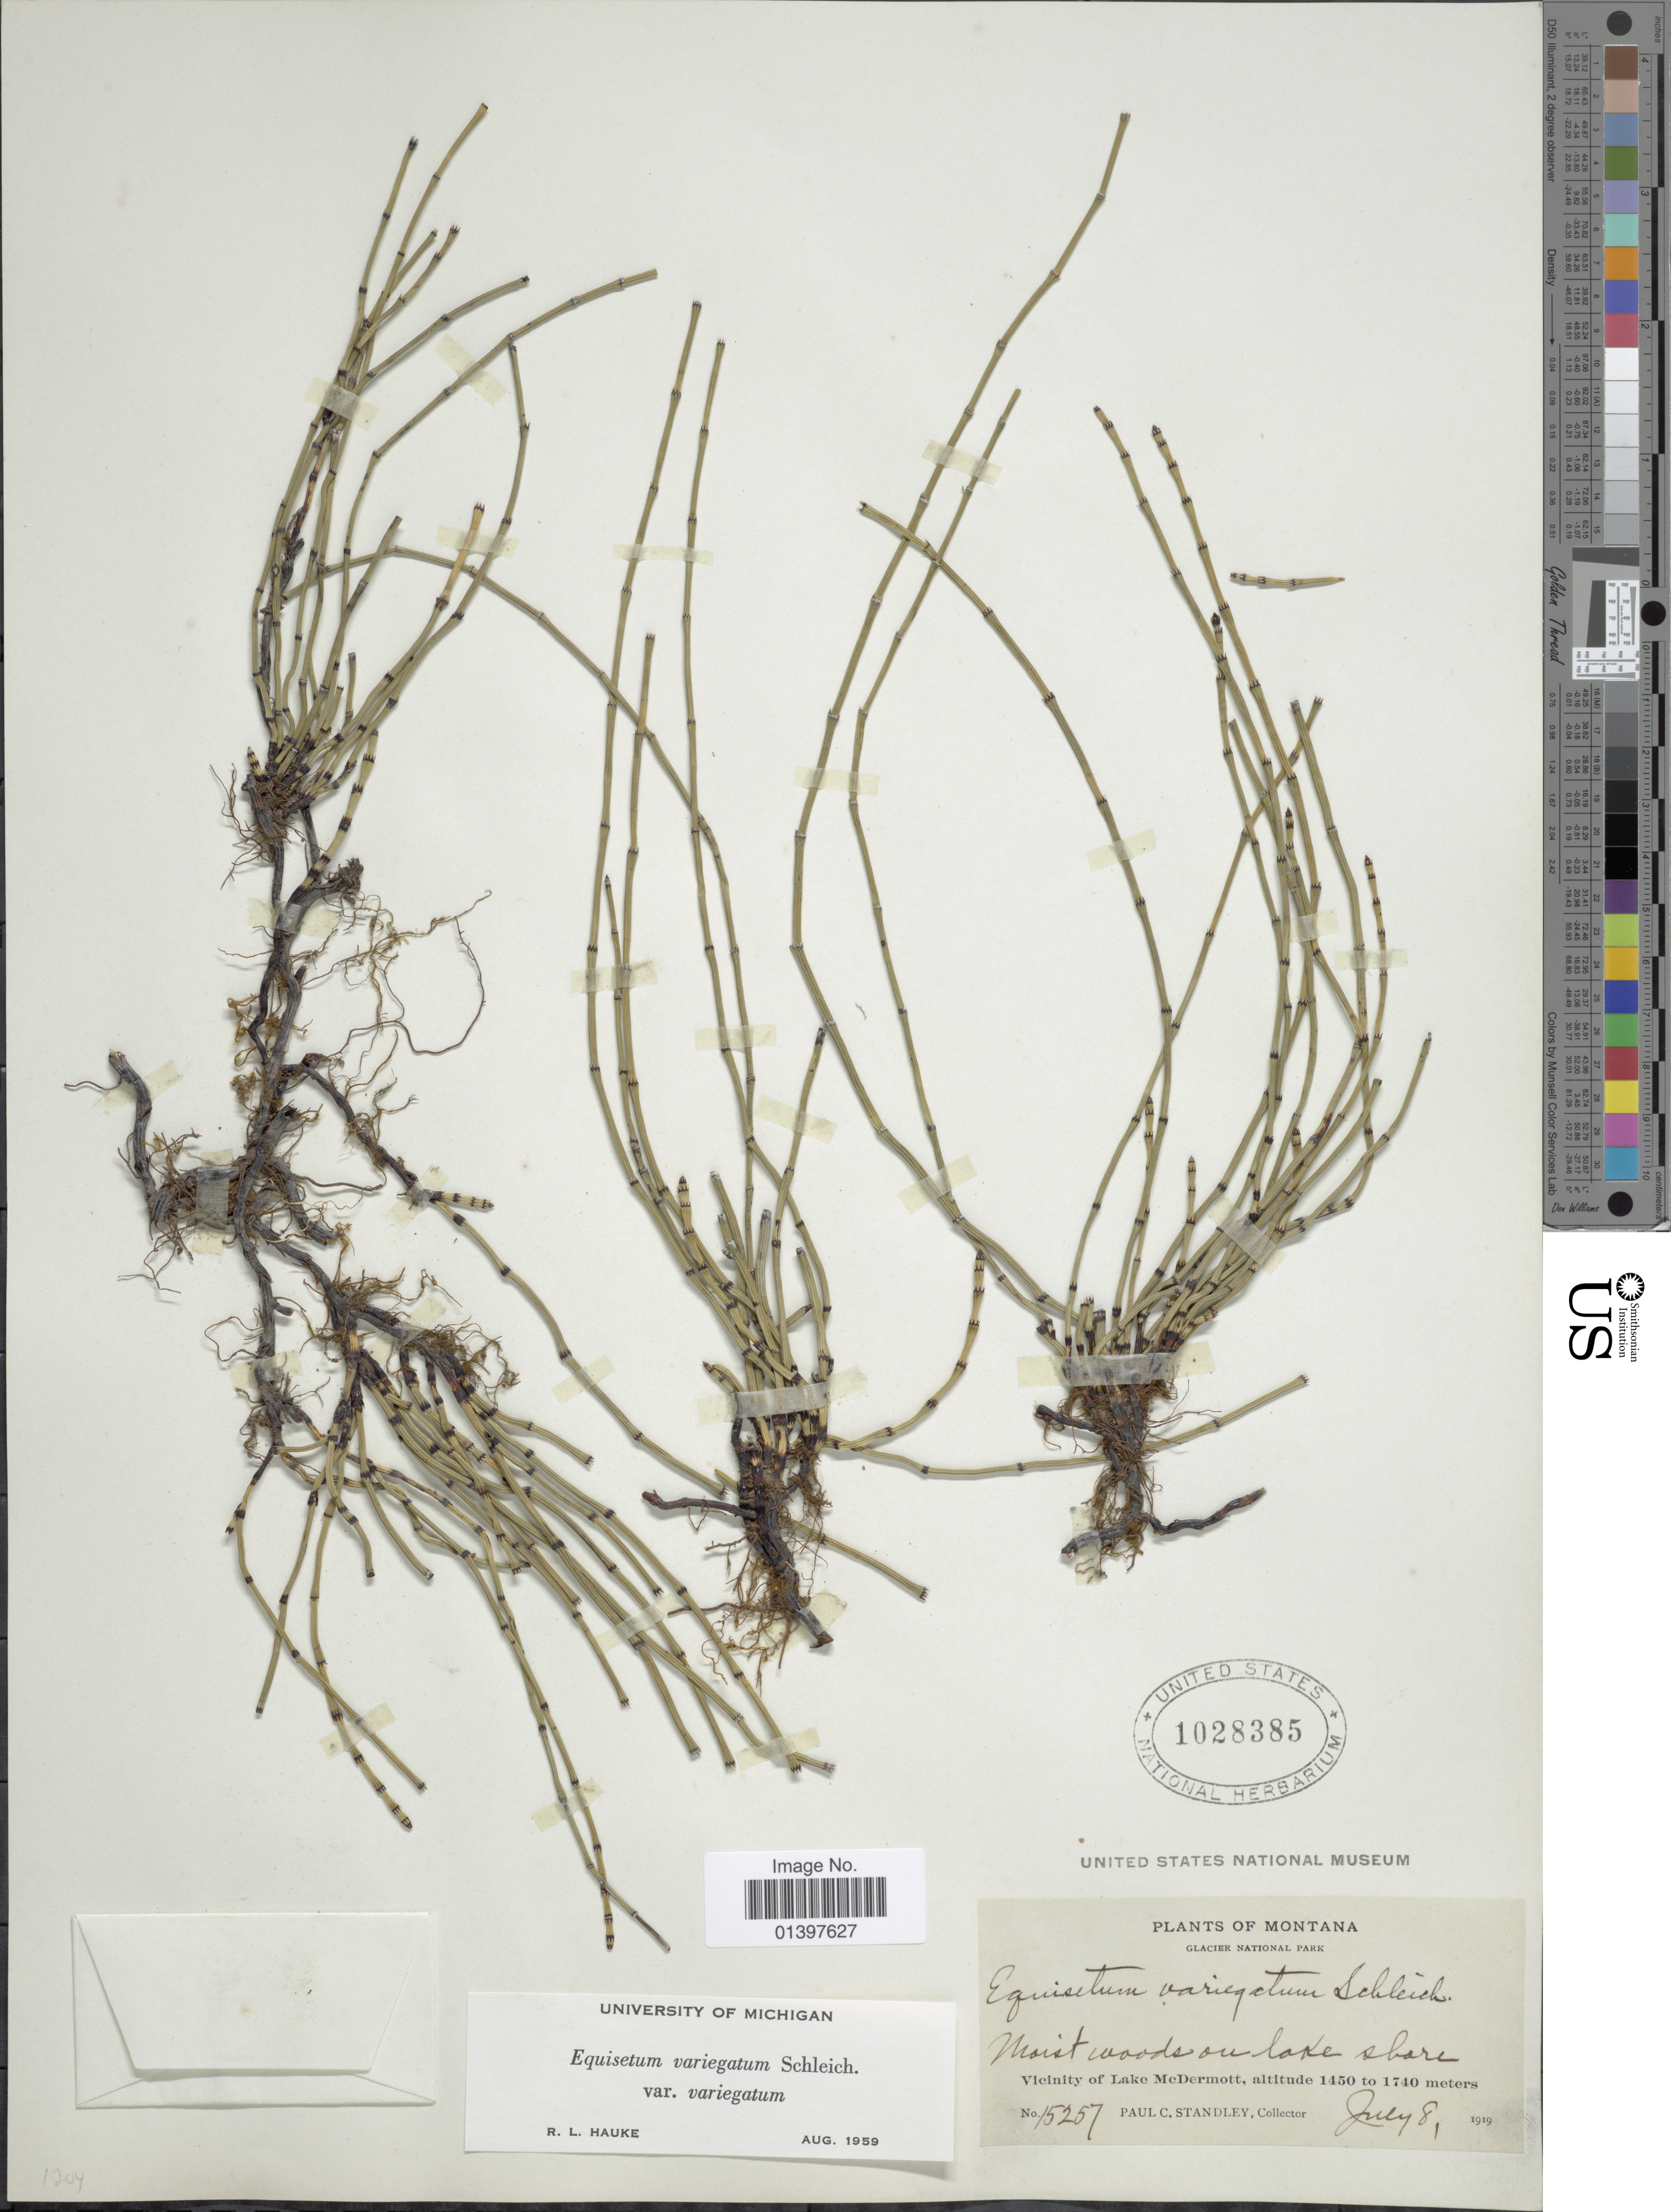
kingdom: Plantae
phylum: Tracheophyta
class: Polypodiopsida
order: Equisetales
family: Equisetaceae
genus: Equisetum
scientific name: Equisetum variegatum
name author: Schleich. ex F. Weber & D. Mohr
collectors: P. C. Standley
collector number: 15257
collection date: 1919-07-08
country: United States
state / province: Montana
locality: Glacier National Park. Moist woods on lake shore, Vicinity of lake McDermott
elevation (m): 1450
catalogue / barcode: US 1028385